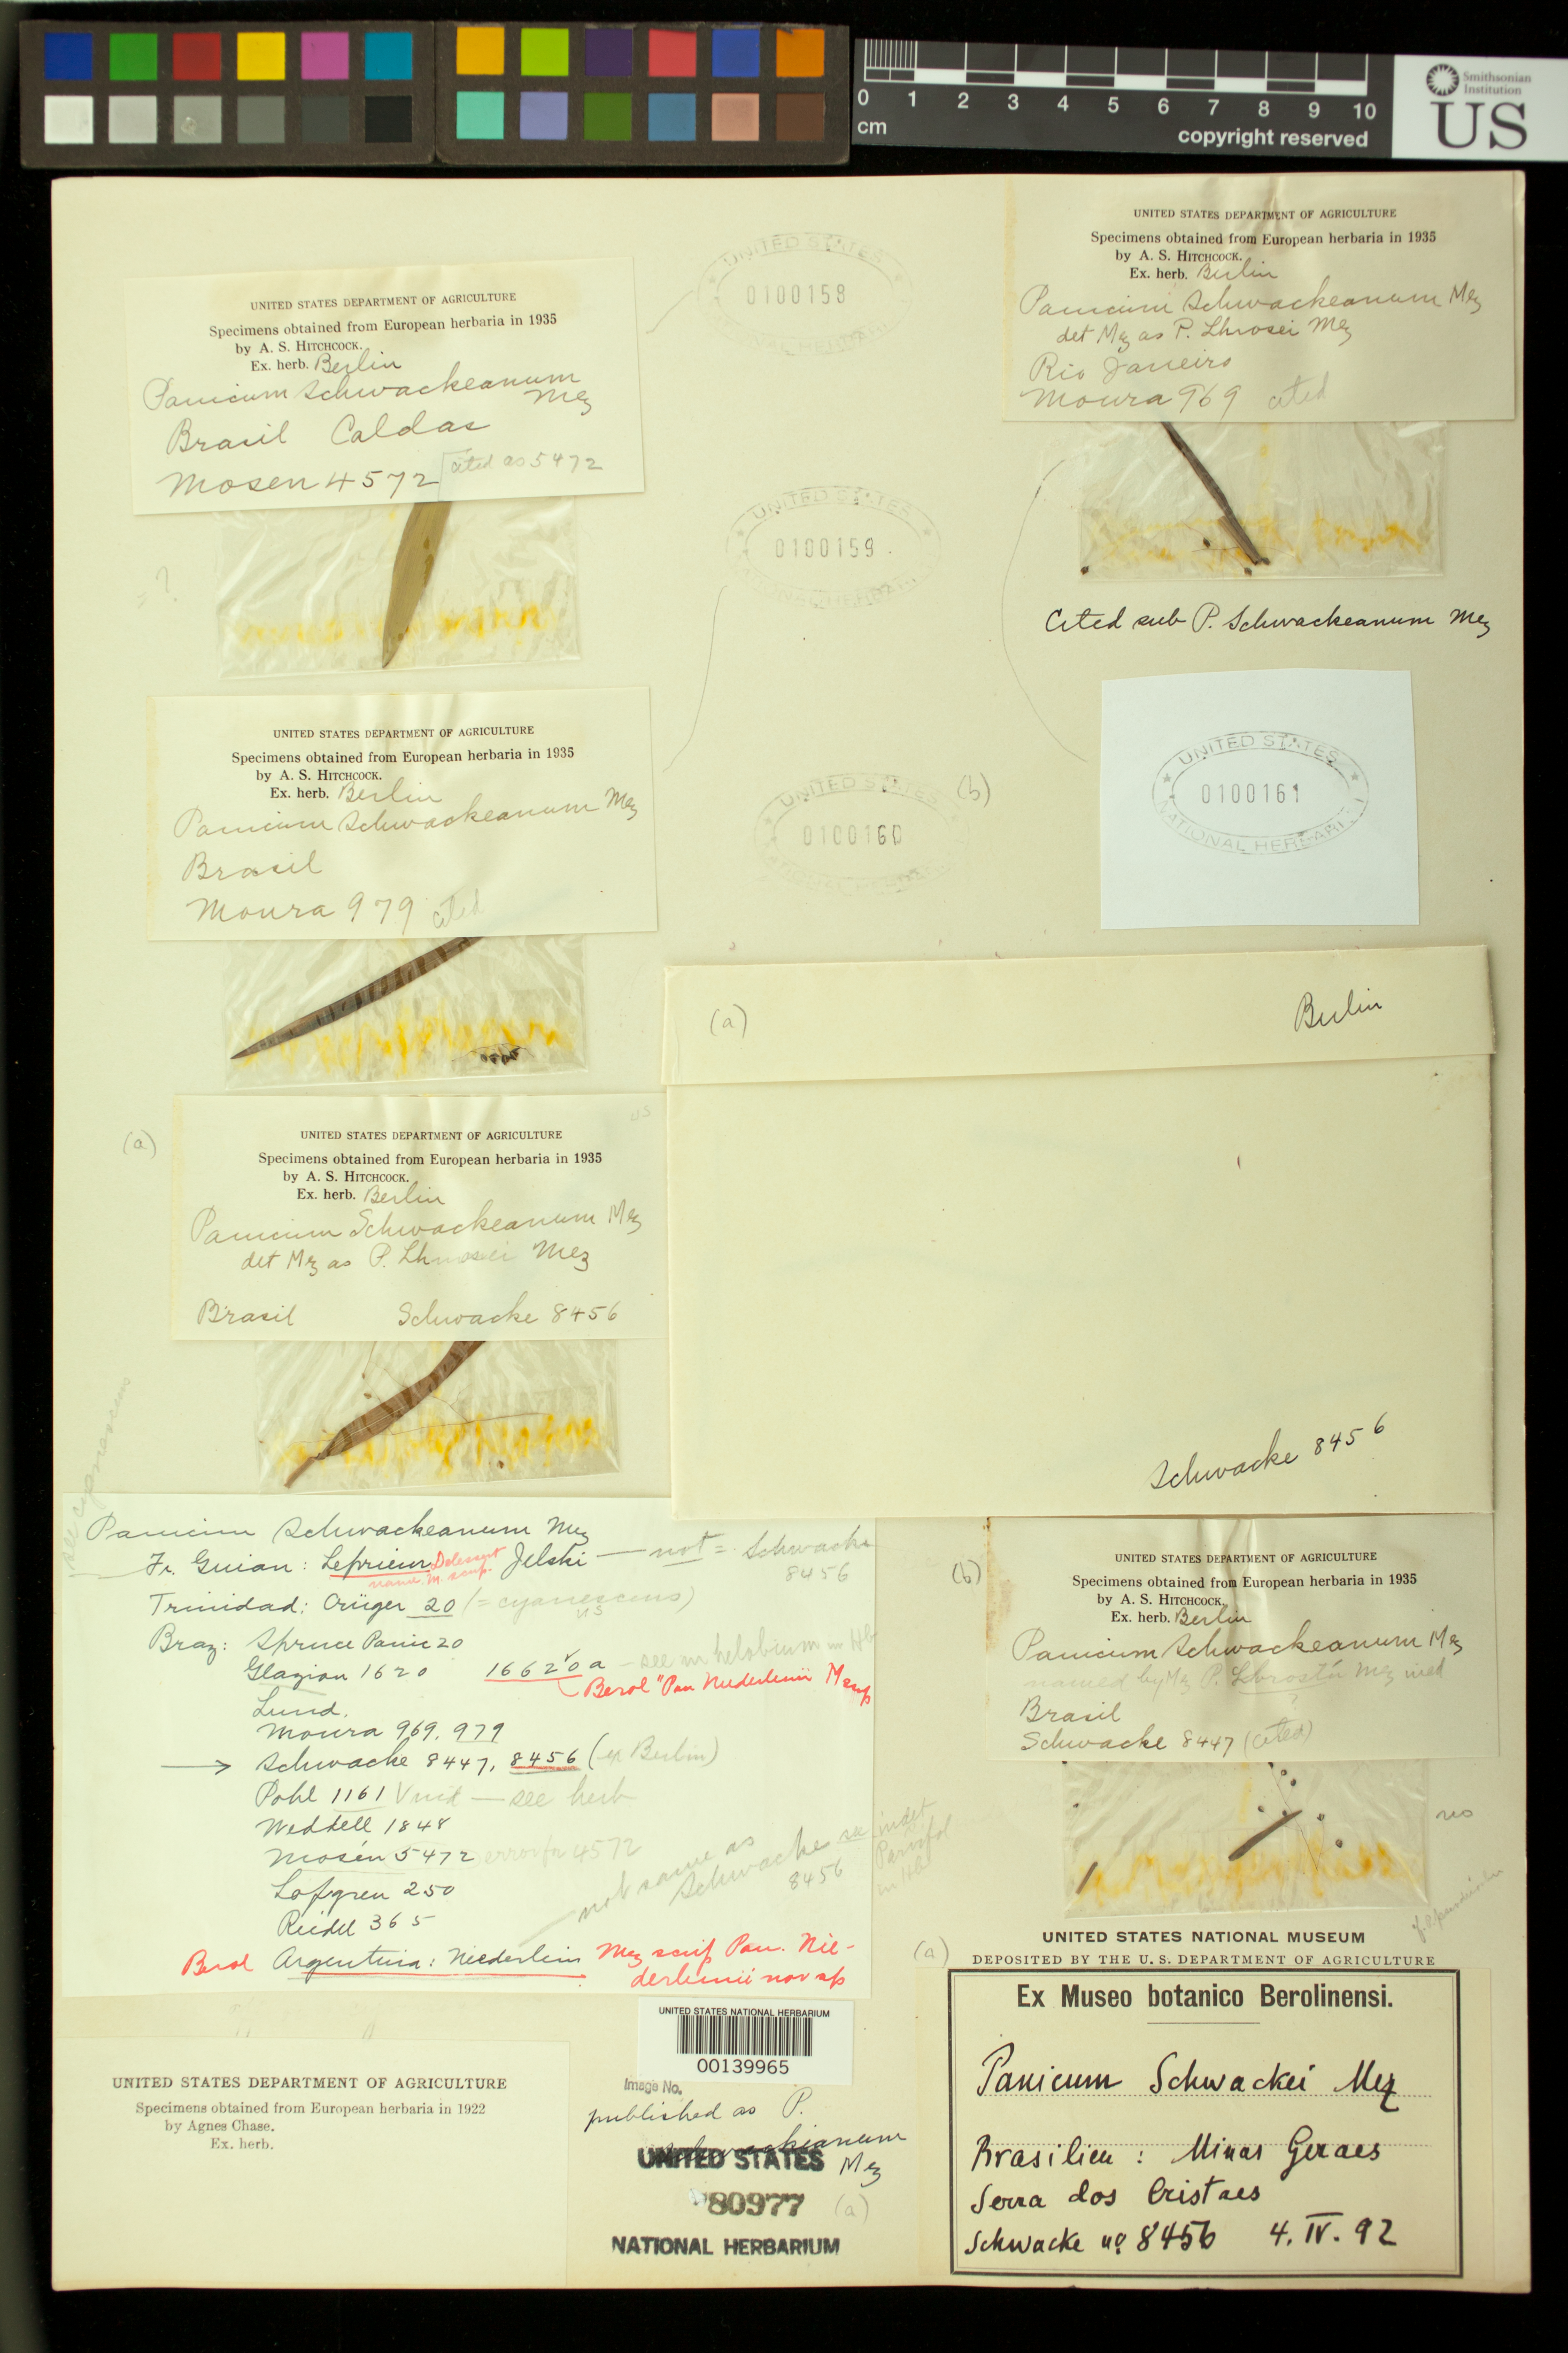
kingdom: Plantae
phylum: Tracheophyta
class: Liliopsida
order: Poales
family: Poaceae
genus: Panicum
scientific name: Panicum schwackeanum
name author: Mez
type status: Isosyntype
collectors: J. T. de Moura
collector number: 969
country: Brazil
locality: Caldas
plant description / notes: Fragmentary materiay of type specimen ex herb. Berlin [multiple elements mounted on single sheet]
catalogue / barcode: US 100161-6